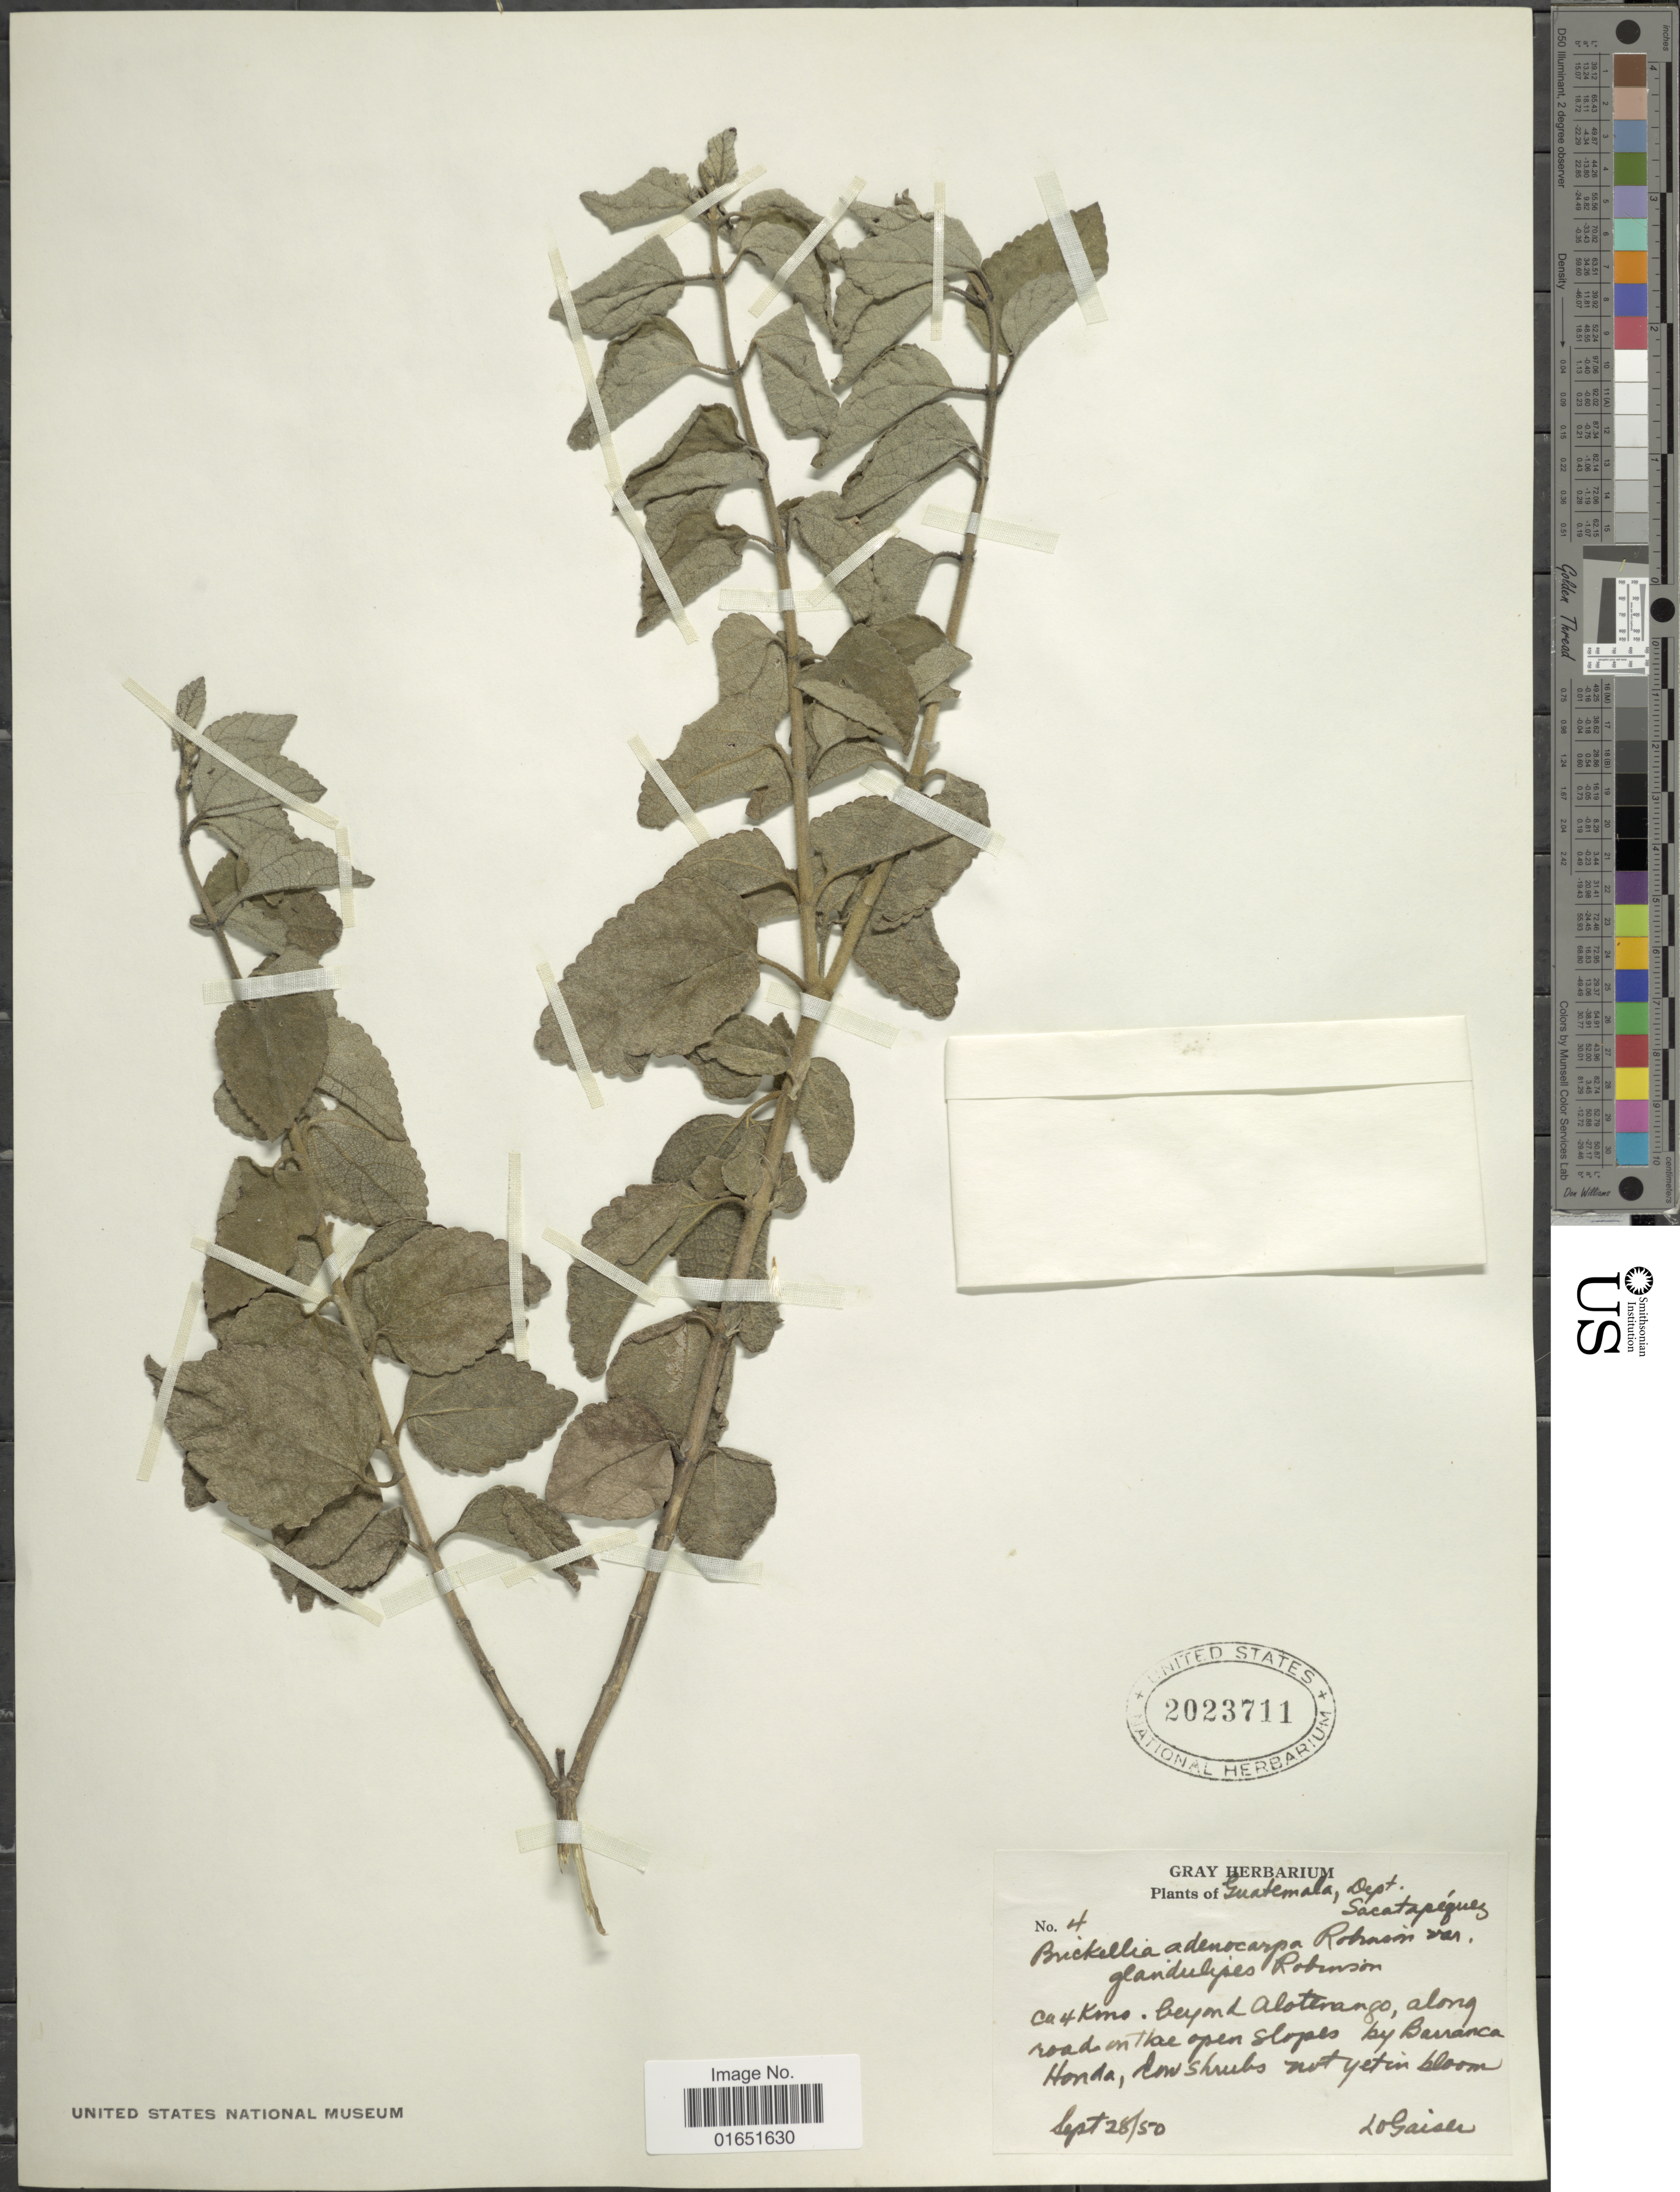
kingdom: Plantae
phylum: Tracheophyta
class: Magnoliopsida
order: Asterales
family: Asteraceae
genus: Brickellia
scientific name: Brickellia adenocarpa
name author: B.L. Rob.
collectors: L. Gaiser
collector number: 4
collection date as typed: Transcribed d/m/y: 28/9/50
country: Guatemala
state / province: Sacatepéquez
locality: Dept. Sacatapéquez, Ca 4 Kms beyond Aloterango, along road on the open slopes by Barranca Honda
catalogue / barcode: US 2023711